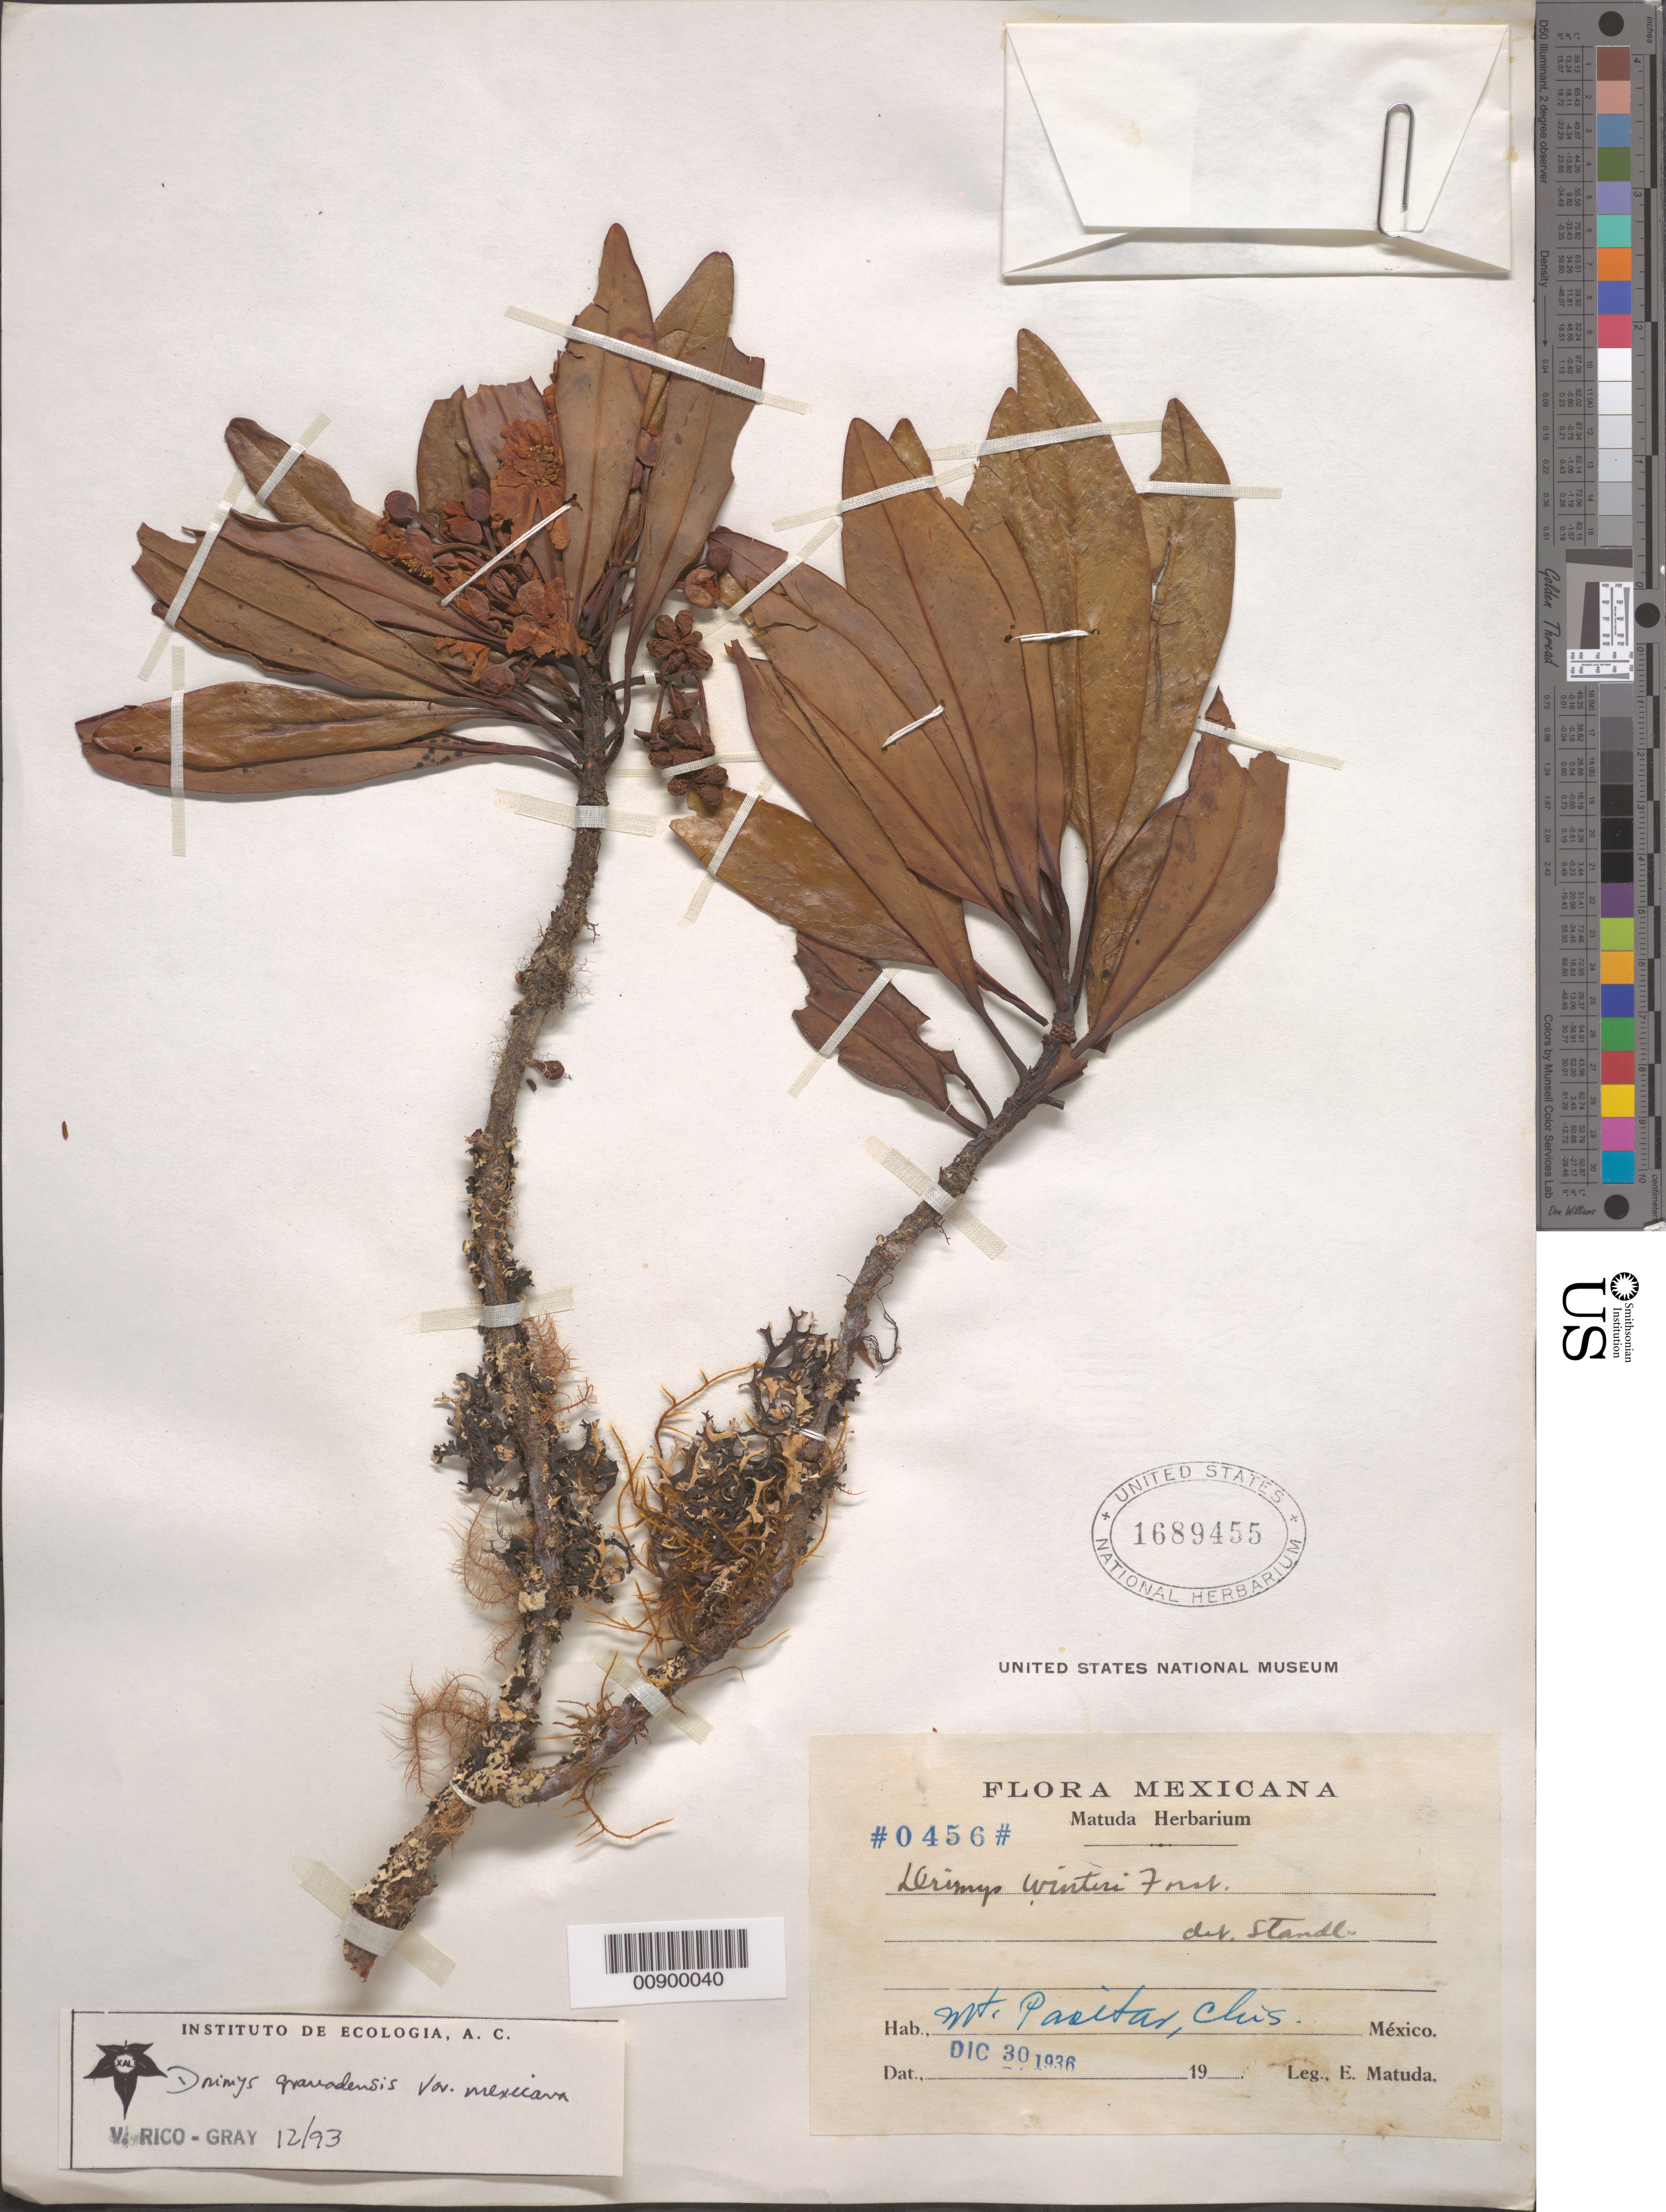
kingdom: Plantae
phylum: Tracheophyta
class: Magnoliopsida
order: Canellales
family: Winteraceae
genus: Drimys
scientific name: Drimys granadensis var. mexicana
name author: L. f.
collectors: E. Matuda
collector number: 0456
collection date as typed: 30 Dec 1936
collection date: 1936-12-30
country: Mexico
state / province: Chiapas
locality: Mt. Pasitar, Chiapas.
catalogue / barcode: US 1689455